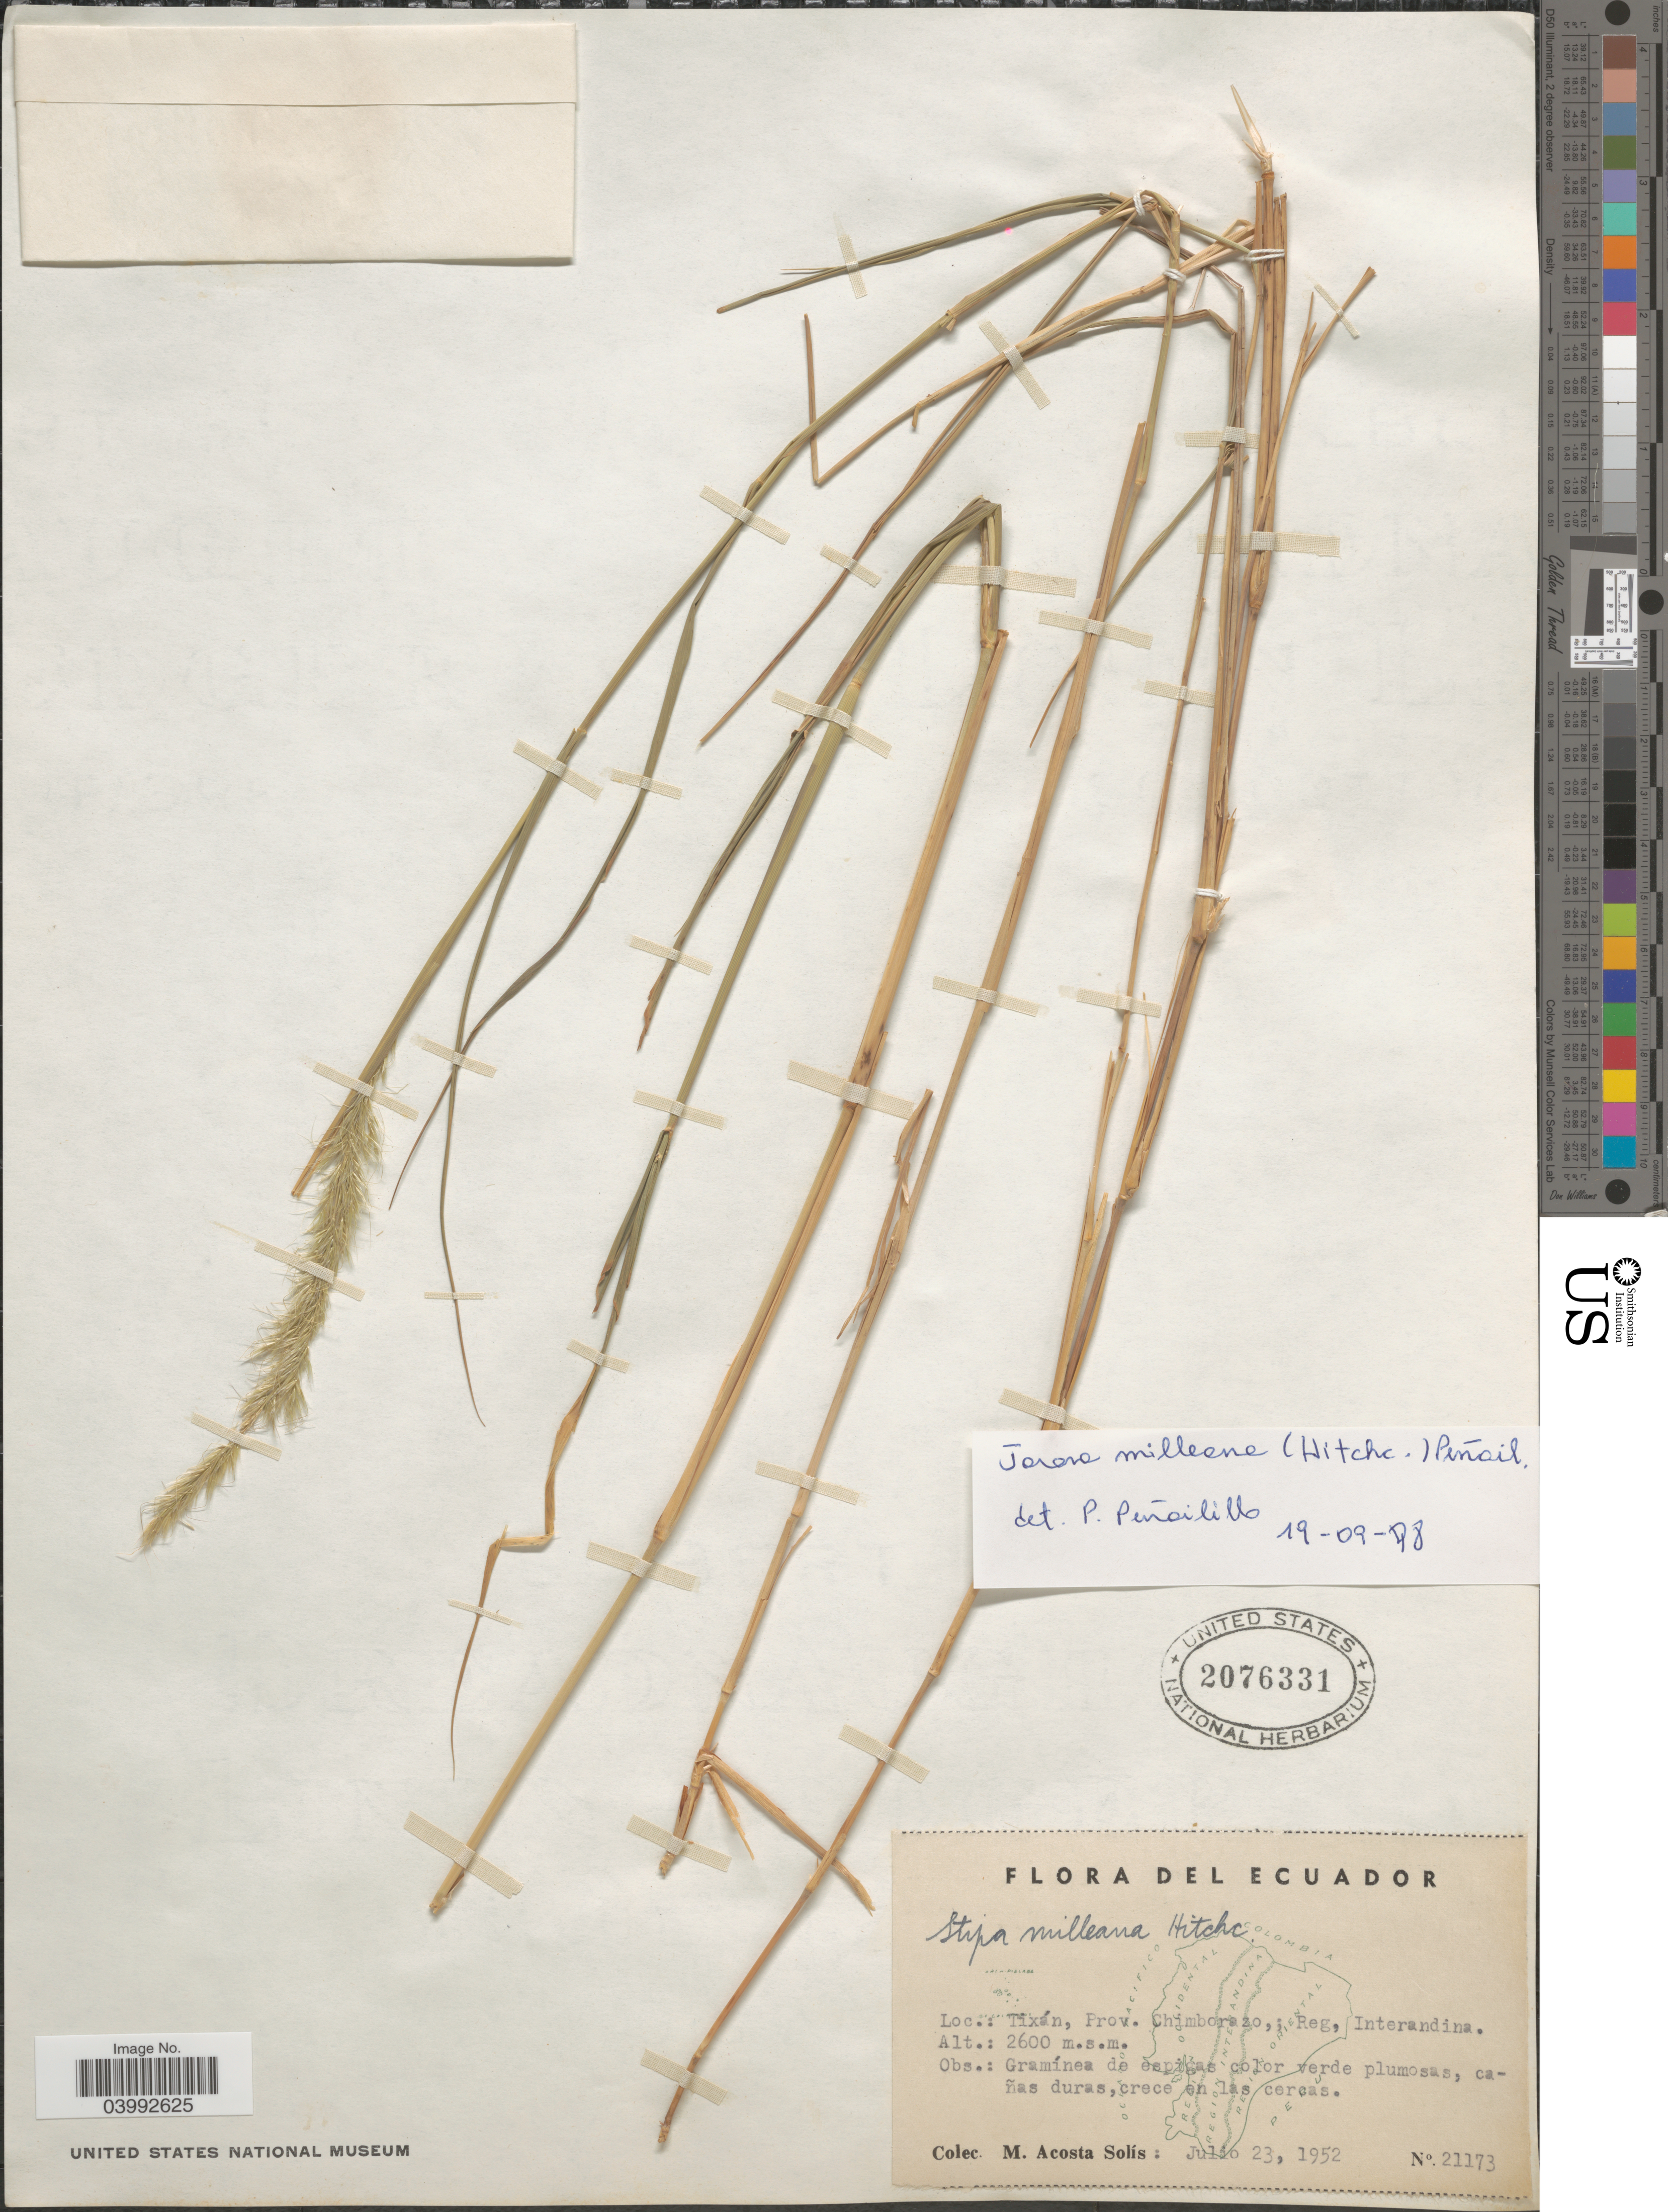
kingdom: Plantae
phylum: Tracheophyta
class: Liliopsida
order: Poales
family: Poaceae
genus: Jarava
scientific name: Jarava milleana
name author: (Hitchc.) Peñail.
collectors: M. Acosta Solis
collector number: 21173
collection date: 1952-07-23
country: Ecuador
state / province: Chimborazo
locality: Tixán; Reg. Interandina.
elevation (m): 2600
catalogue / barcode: US 2076331